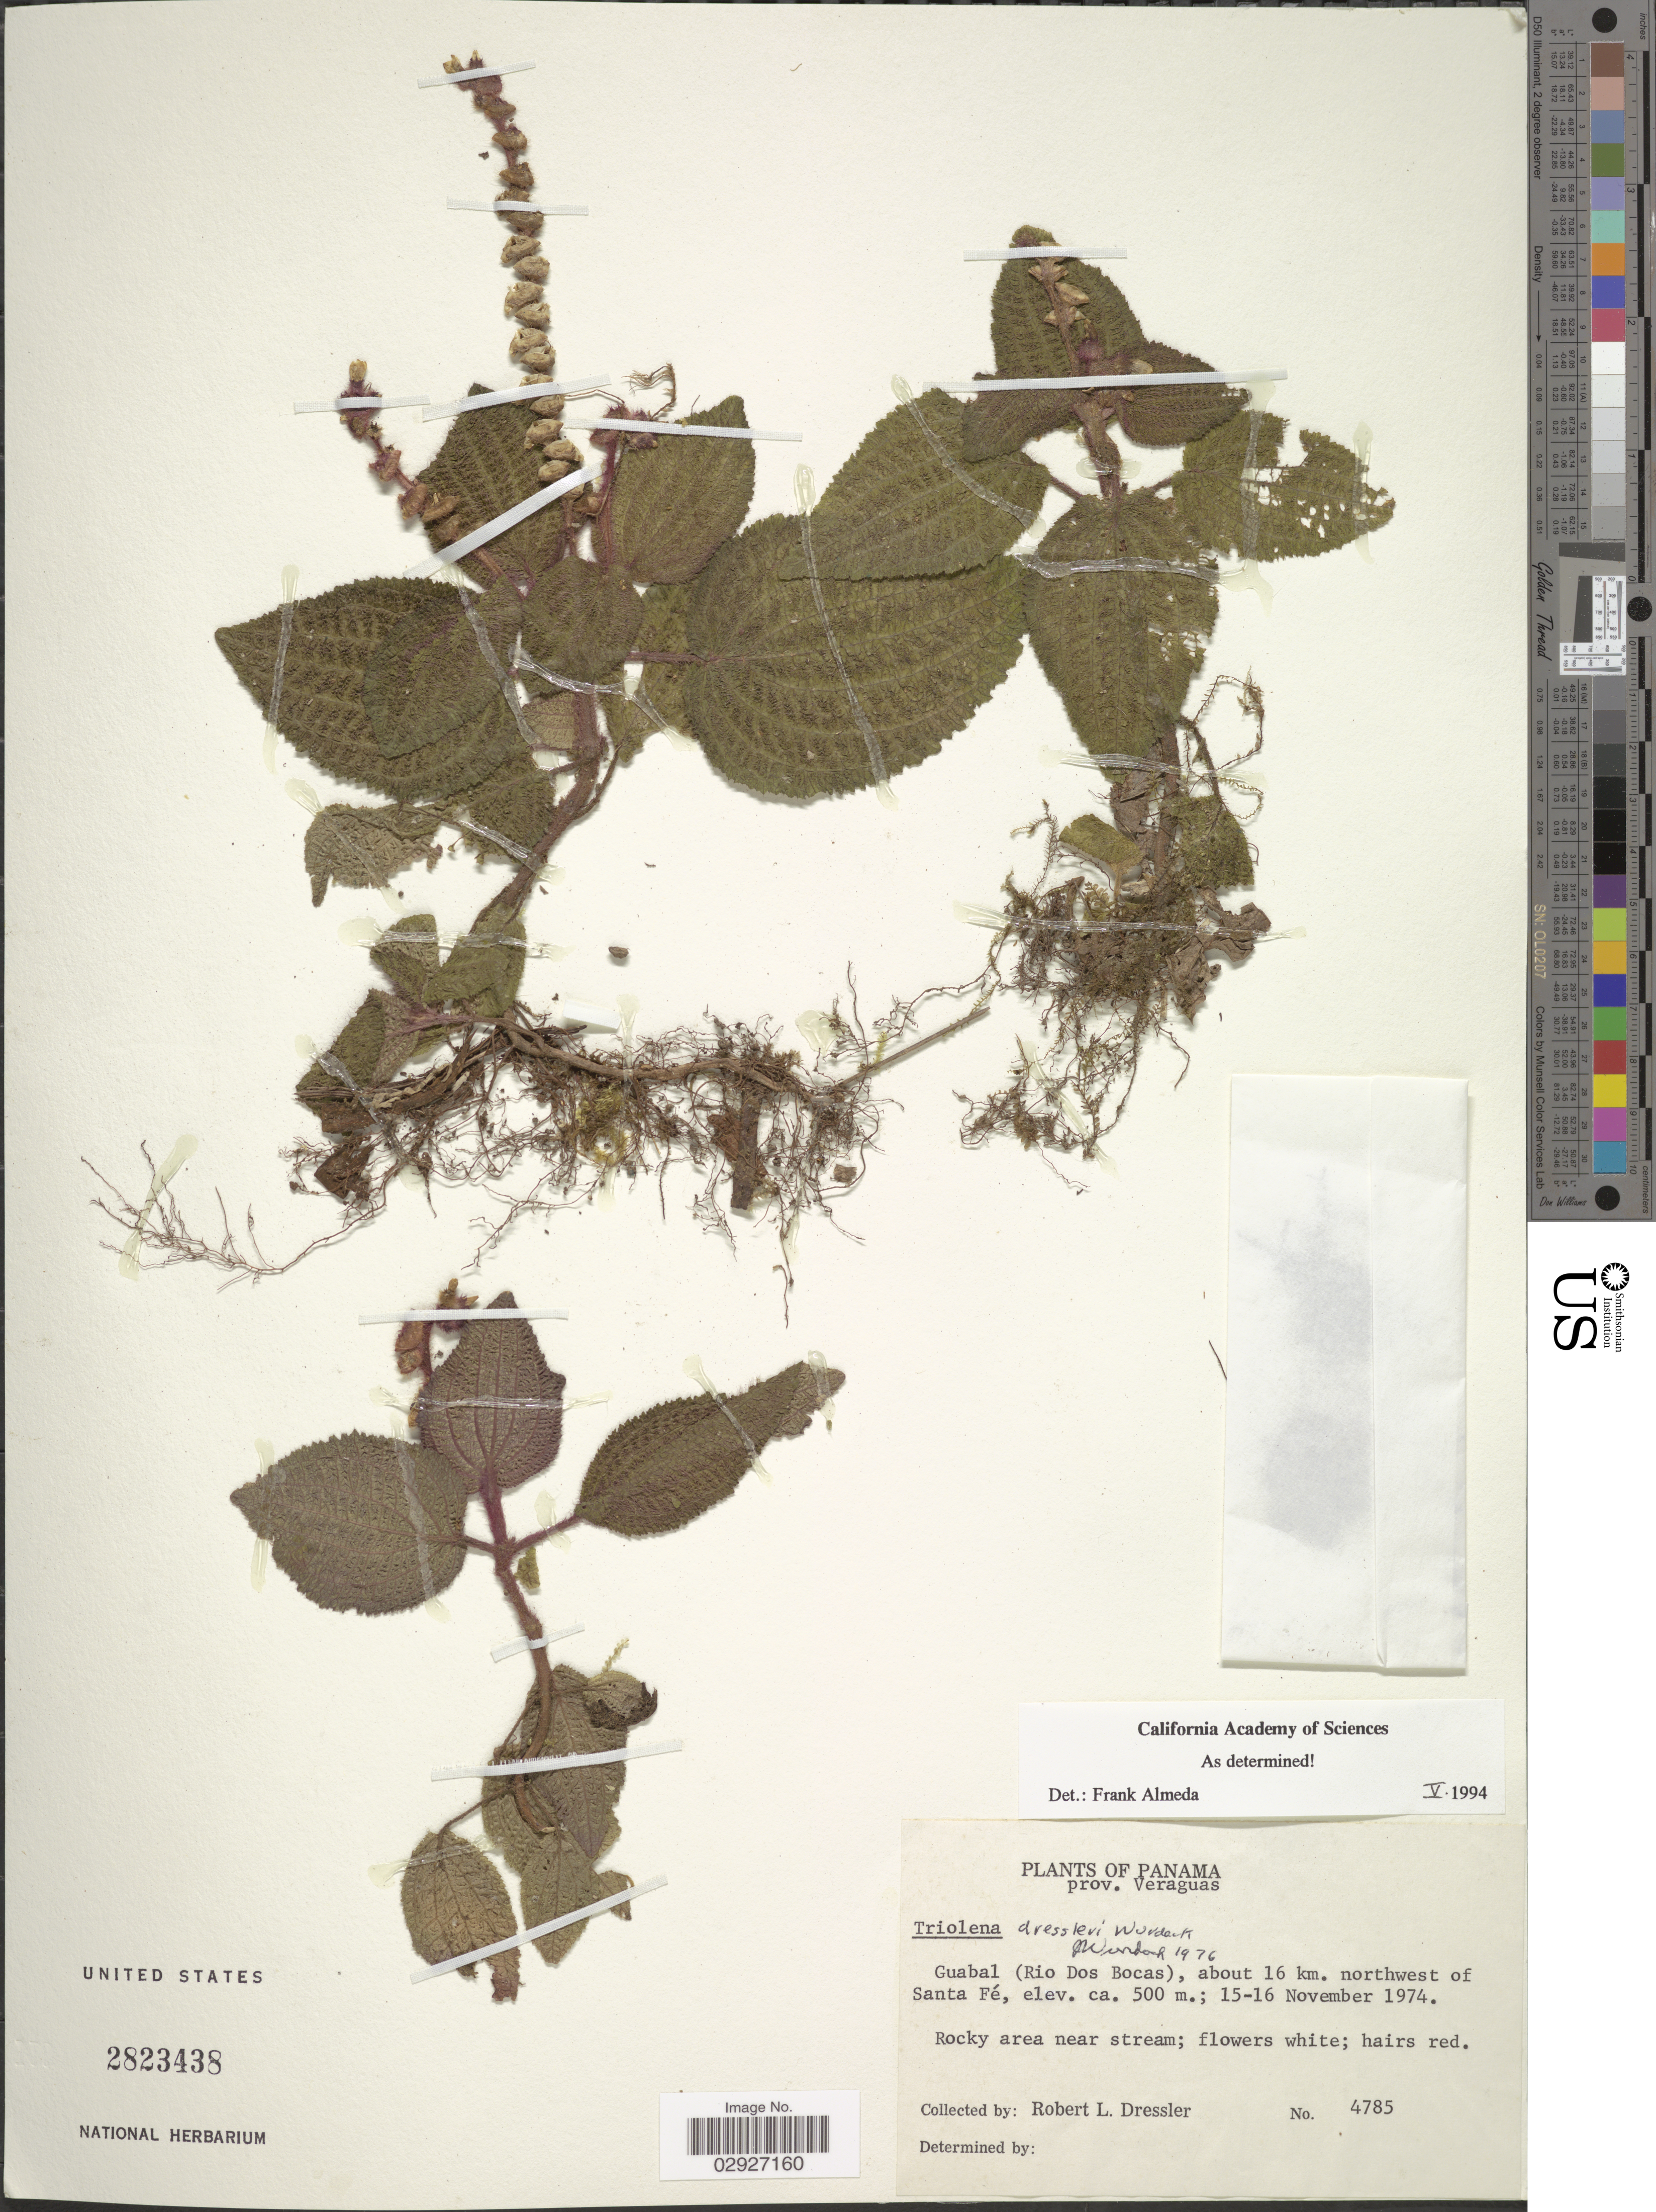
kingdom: Plantae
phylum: Tracheophyta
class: Magnoliopsida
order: Myrtales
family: Melastomataceae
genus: Triolena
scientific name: Triolena dressleri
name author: Wurdack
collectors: R. Dressler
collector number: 4785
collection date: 1974-11-15/1974-11-16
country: Panama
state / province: Veraguas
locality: Guabal (Rio Dos Bocas), about 16 km. northwest of Santa Fé.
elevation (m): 500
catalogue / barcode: US 2823438